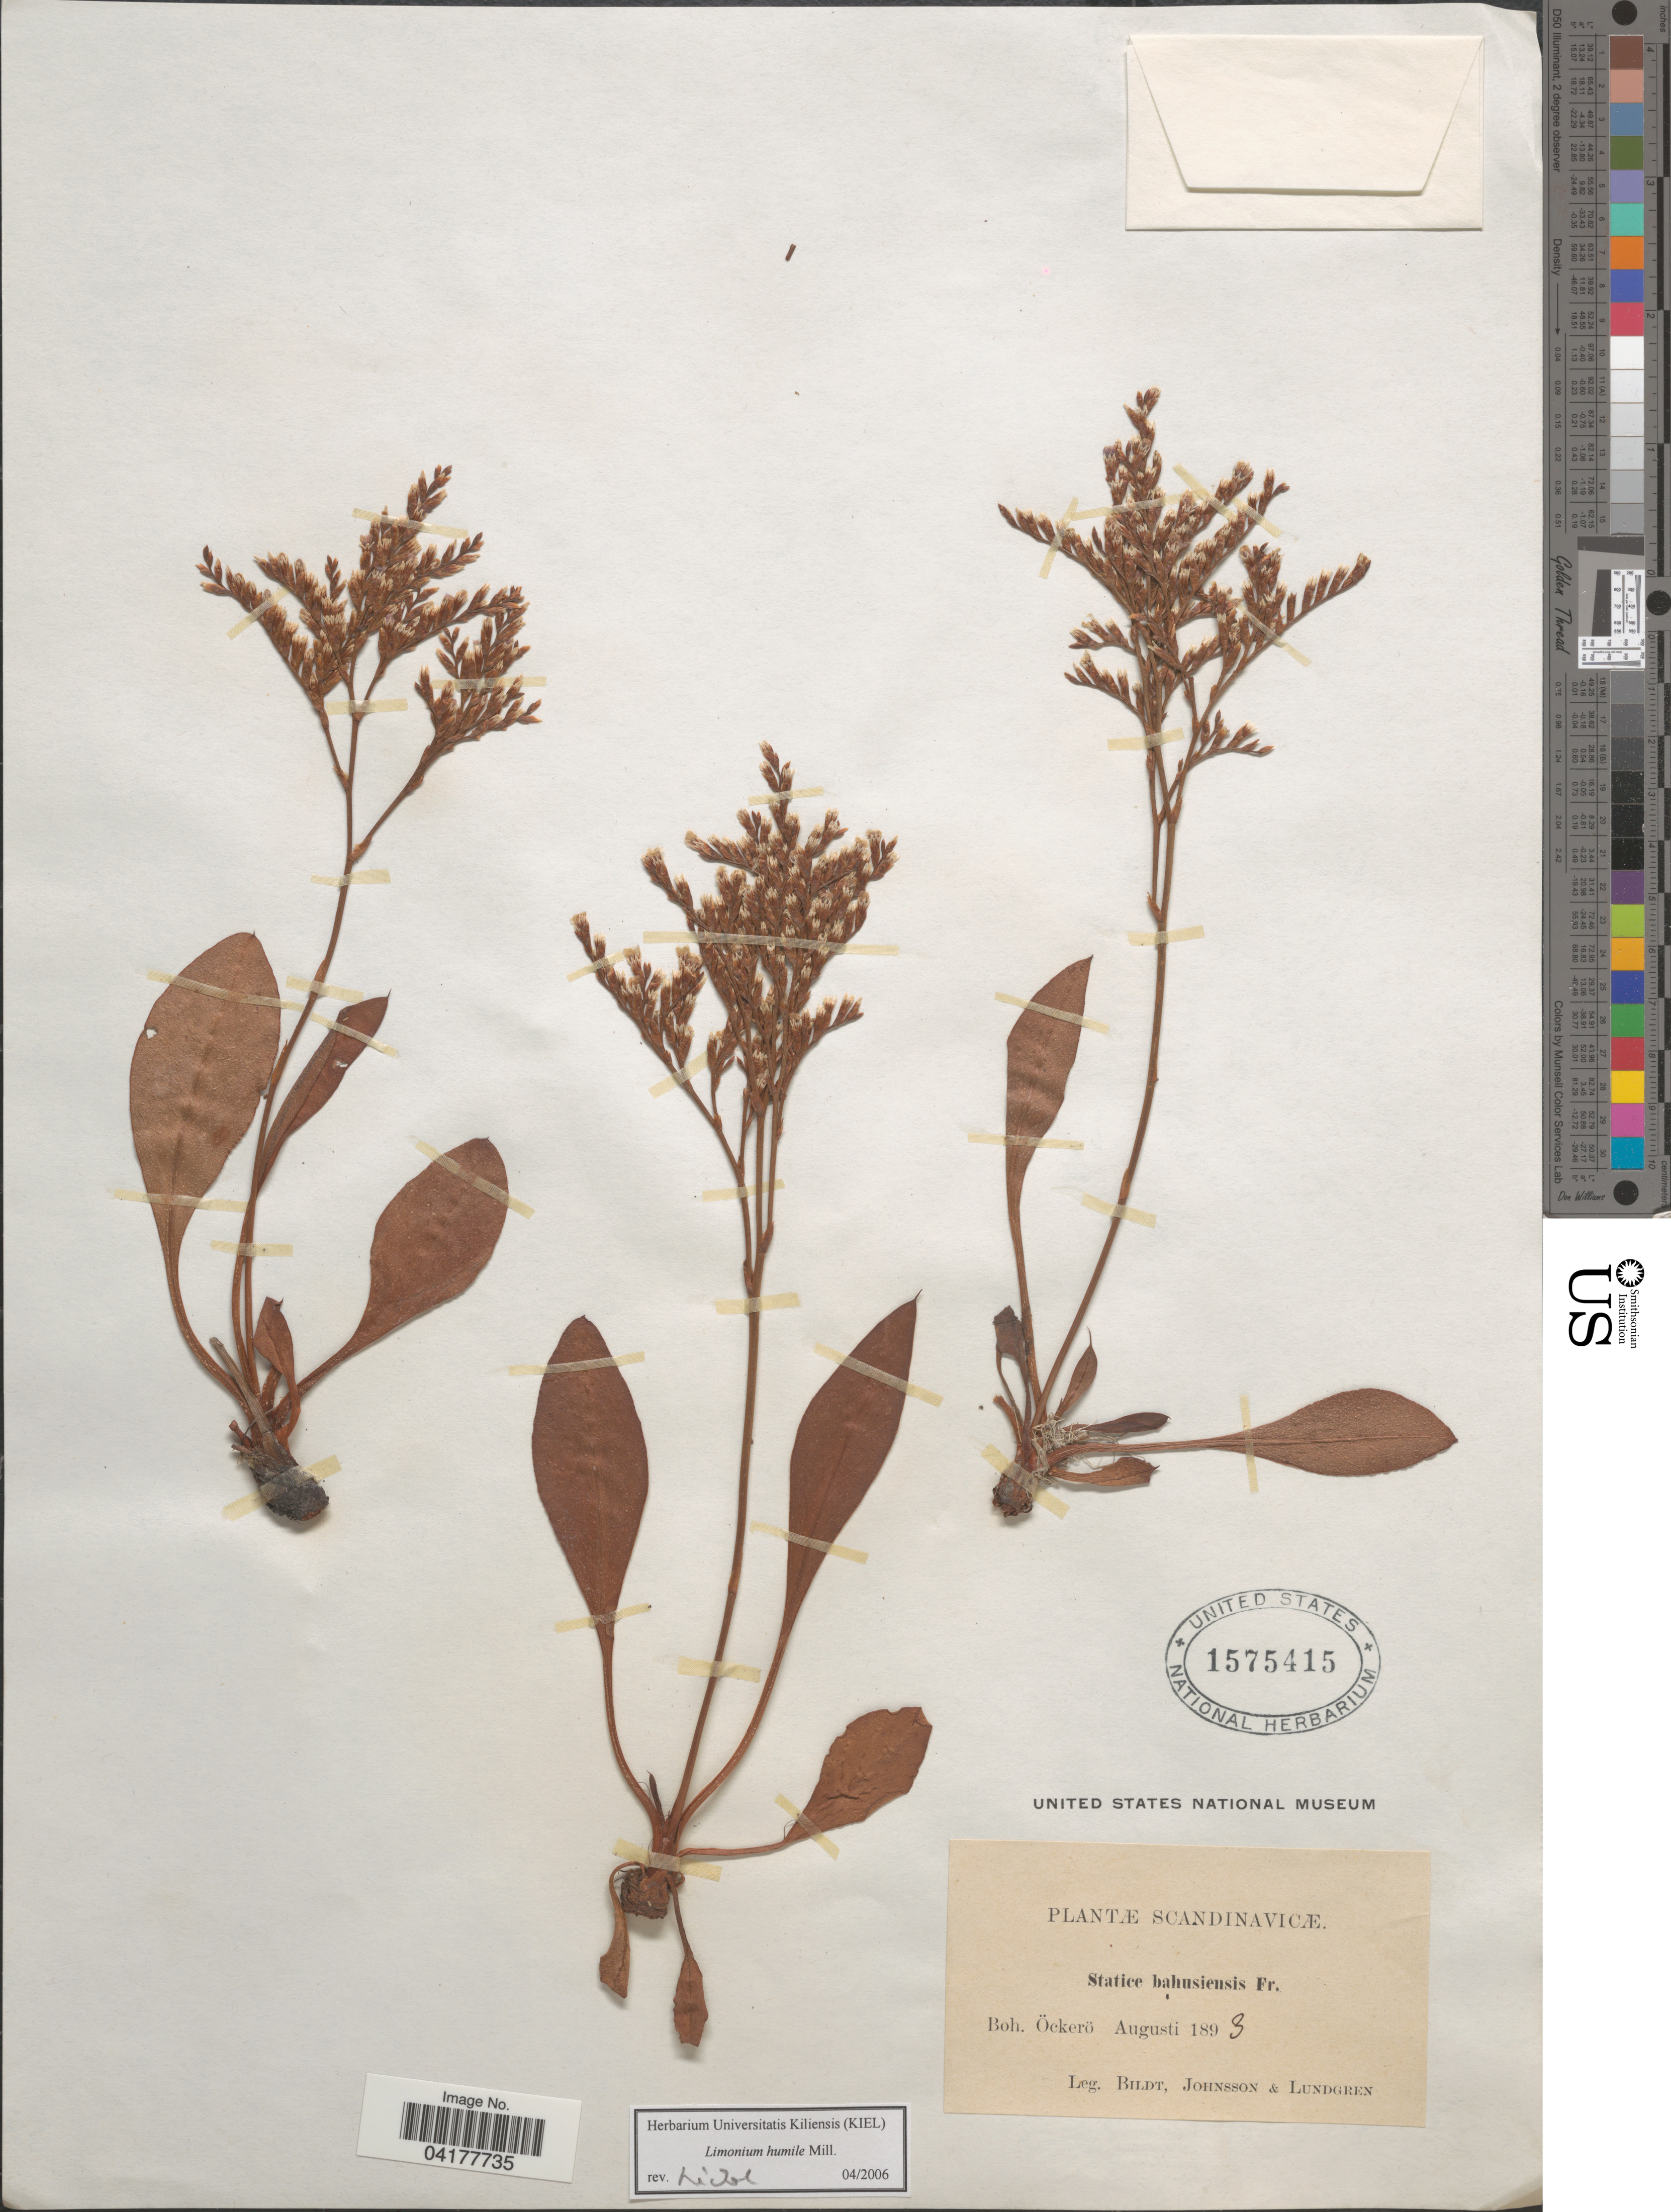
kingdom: Plantae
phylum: Tracheophyta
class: Magnoliopsida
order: Caryophyllales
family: Plumbaginaceae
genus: Limonium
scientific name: Limonium humile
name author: Mill.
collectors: Bildt, Johnsson & Lundgren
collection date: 1893-08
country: Sweden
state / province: Västra Götaland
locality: Scandinavicæ. Boh. Öckerö.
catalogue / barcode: US 1575415